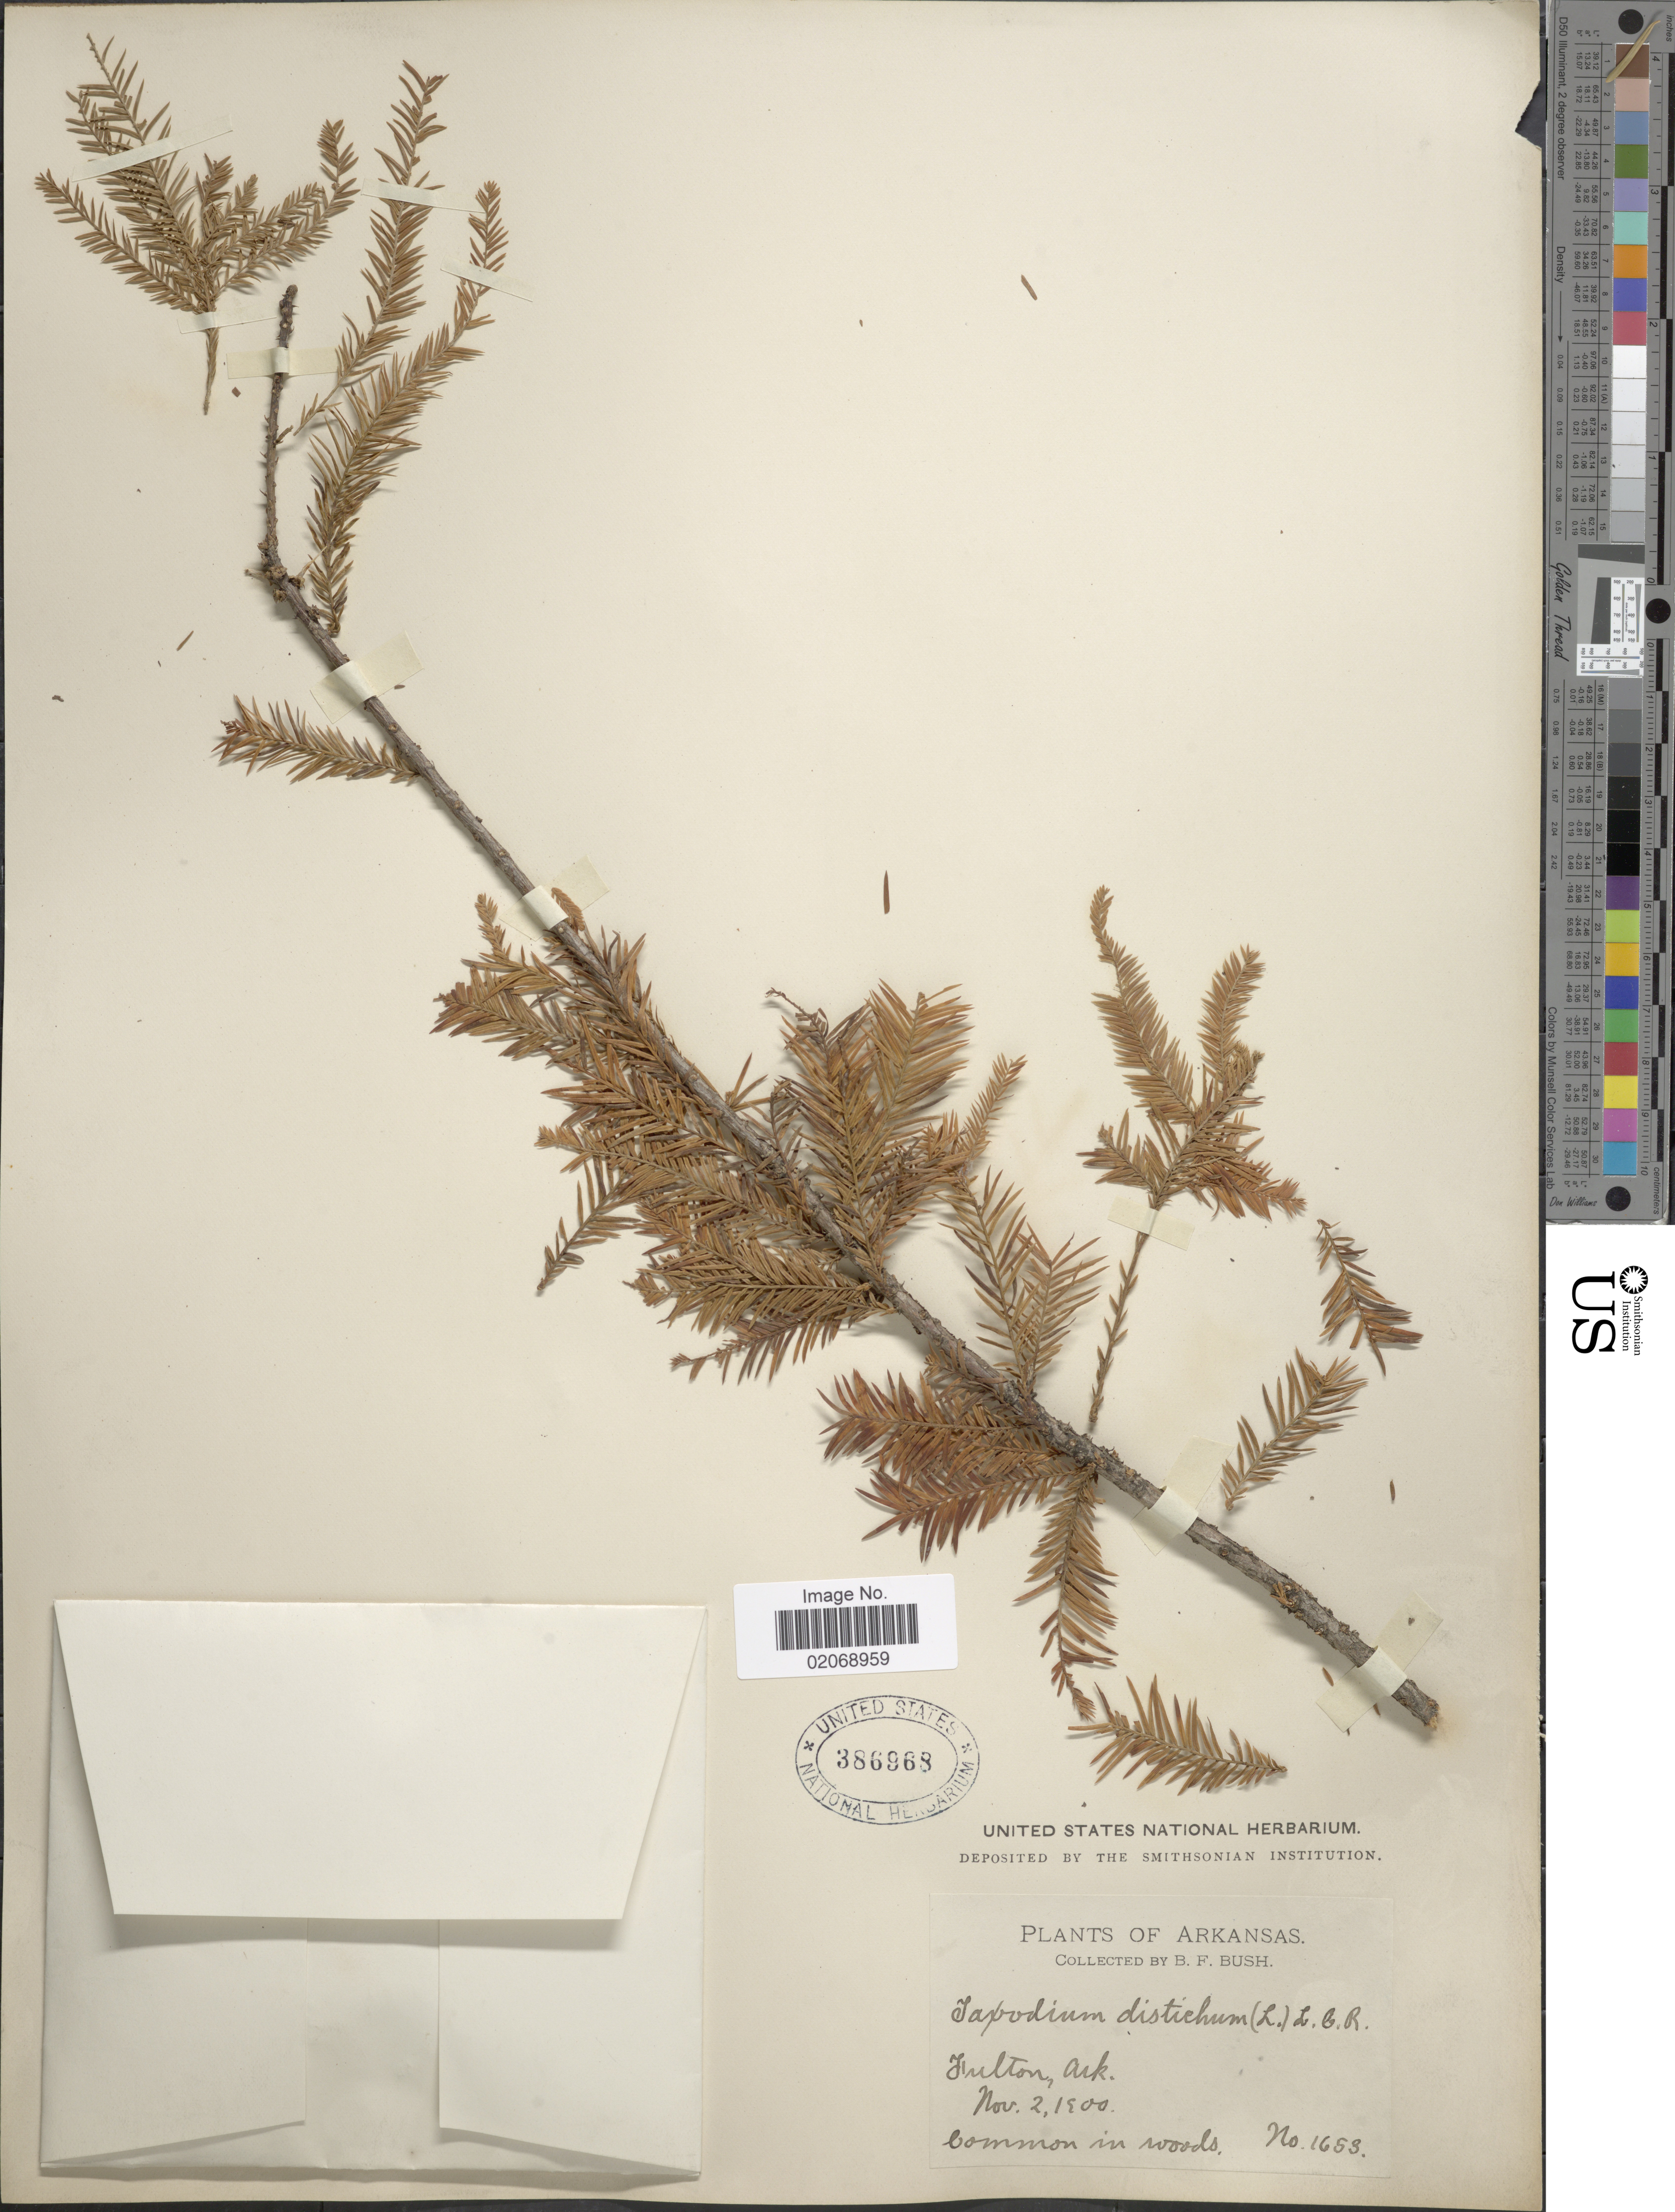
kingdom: Plantae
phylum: Tracheophyta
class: Pinopsida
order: Pinales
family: Cupressaceae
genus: Taxodium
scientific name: Taxodium distichum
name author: (L.) Rich.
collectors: B. F. Bush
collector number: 1653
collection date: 1900-11-02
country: United States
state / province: Arkansas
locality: Fulton, Ark.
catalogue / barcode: US 386968